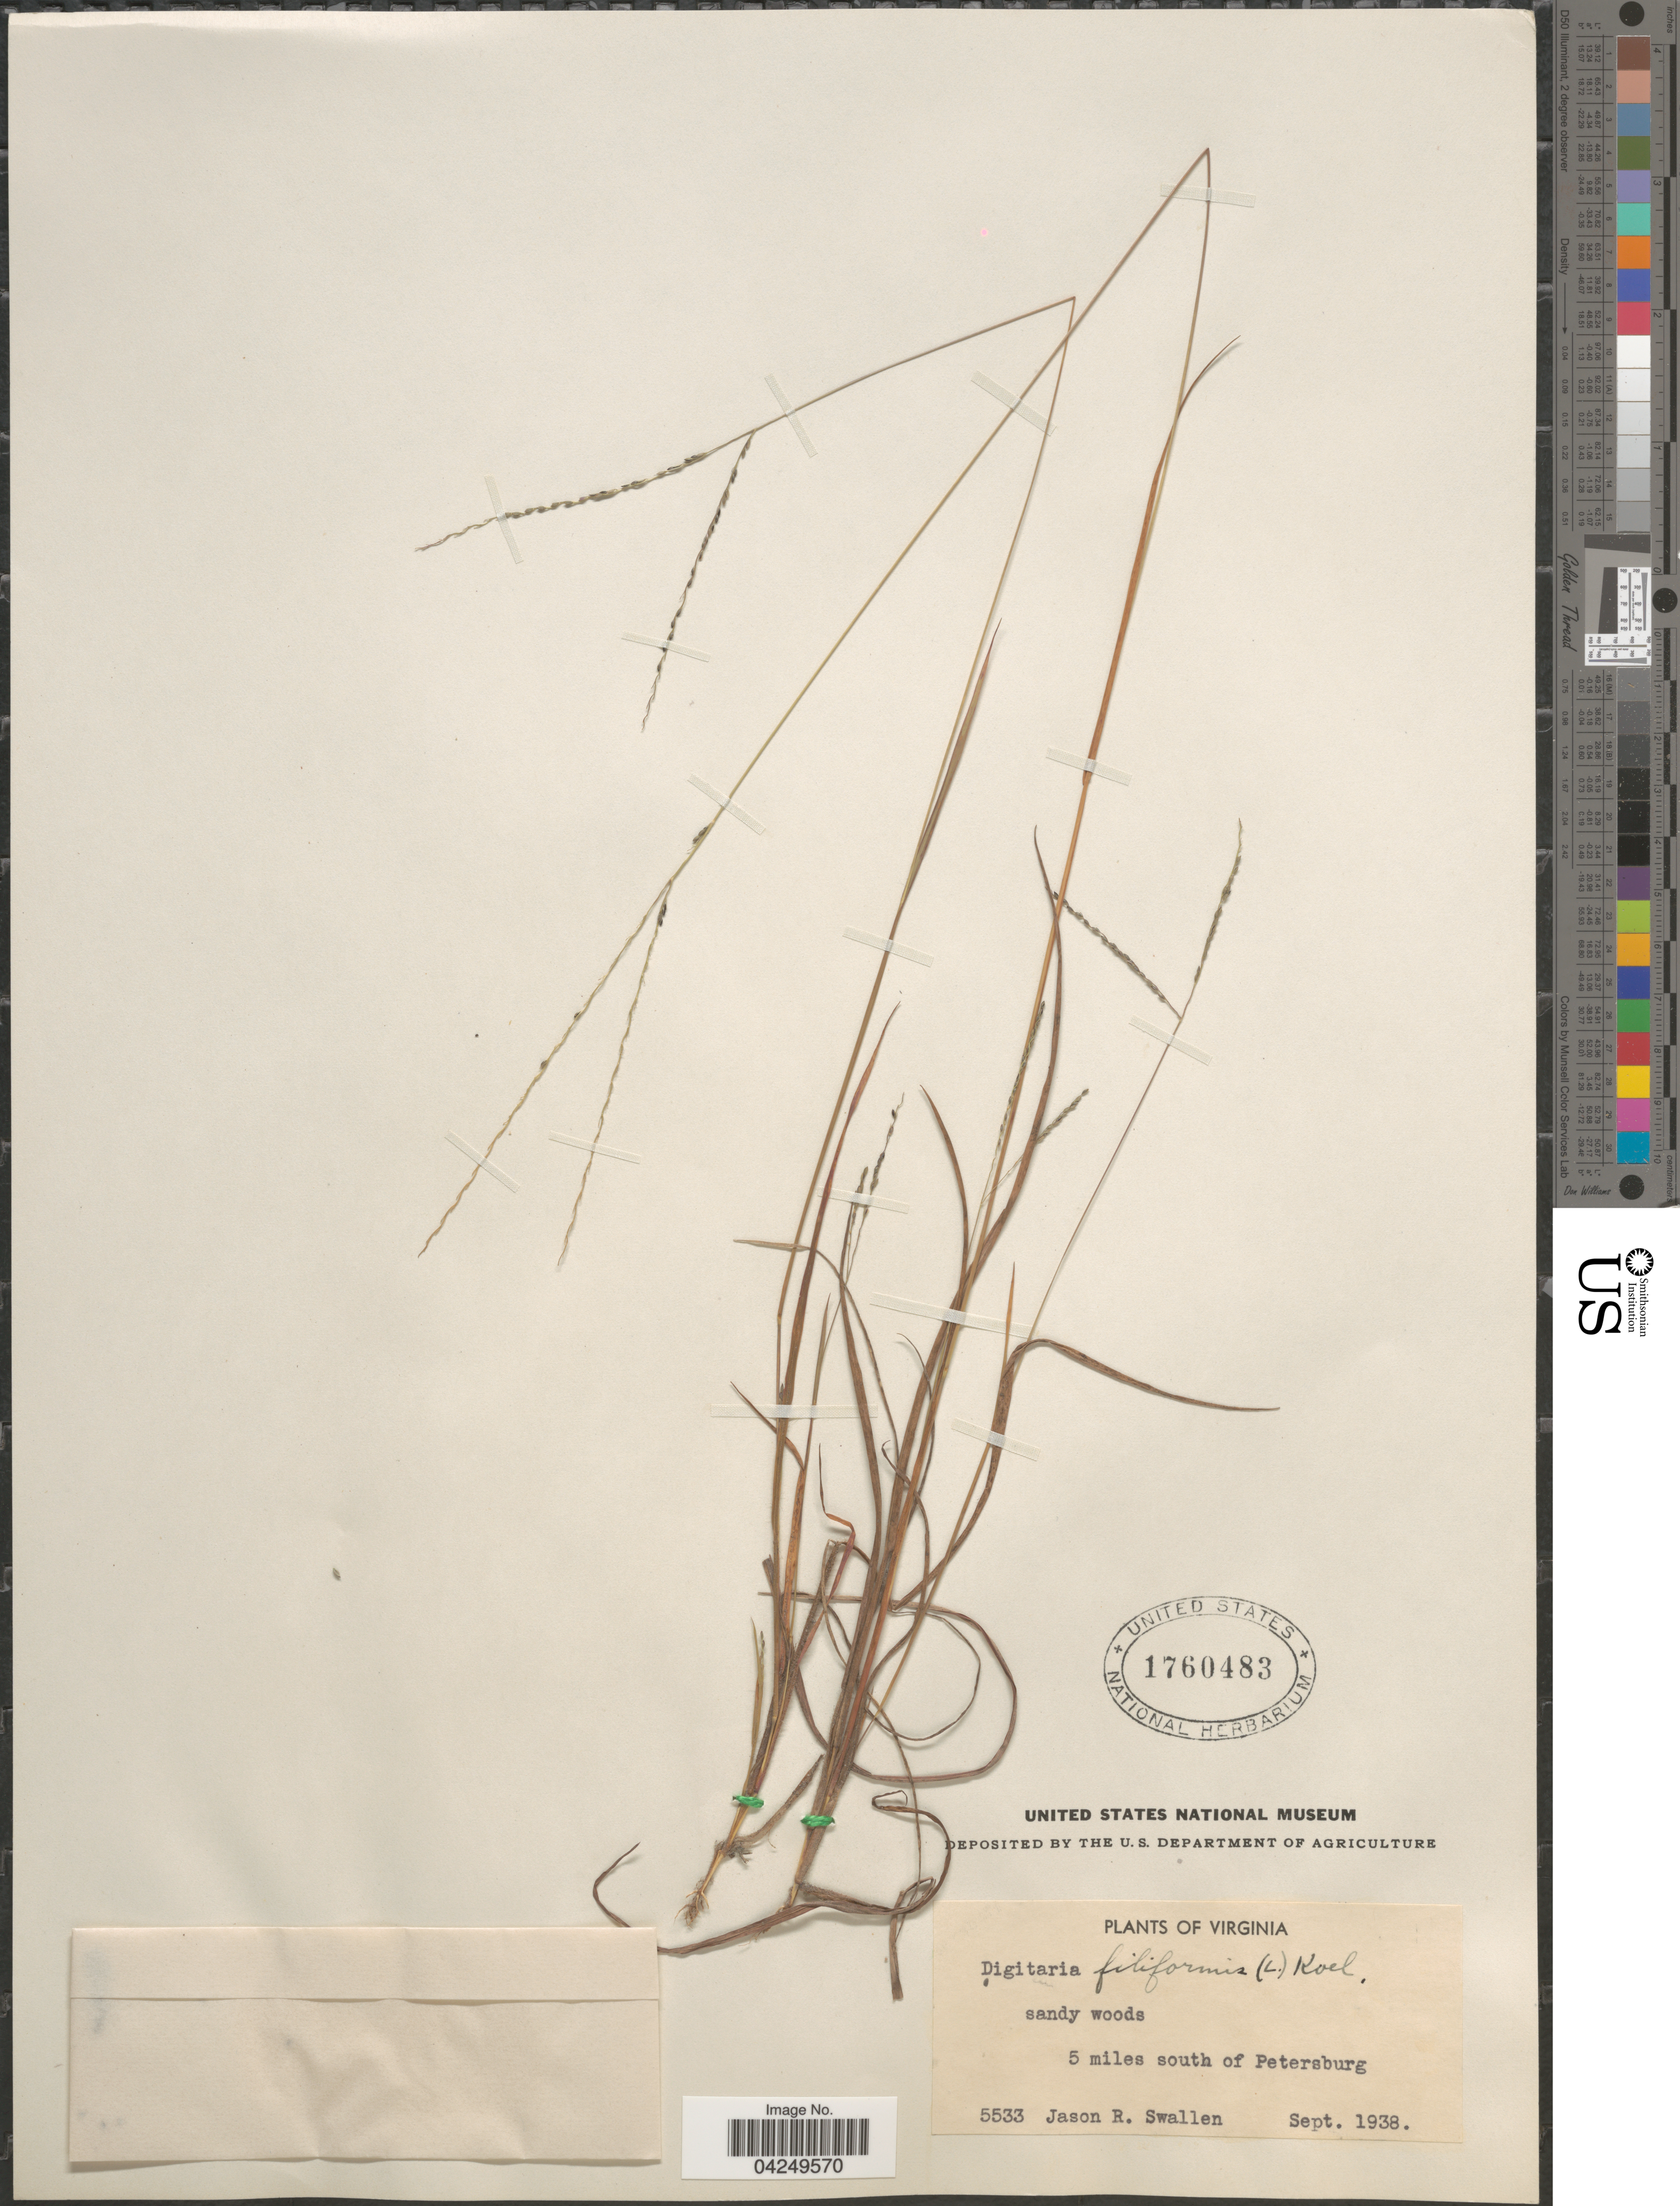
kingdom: Plantae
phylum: Tracheophyta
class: Liliopsida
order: Poales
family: Poaceae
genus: Digitaria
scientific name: Digitaria filiformis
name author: (L.) Koeler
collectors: J. R. Swallen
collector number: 5533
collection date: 1938-09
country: United States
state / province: Virginia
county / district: City of Petersburg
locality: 5 miles south of Petersburg.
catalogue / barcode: US 1760483